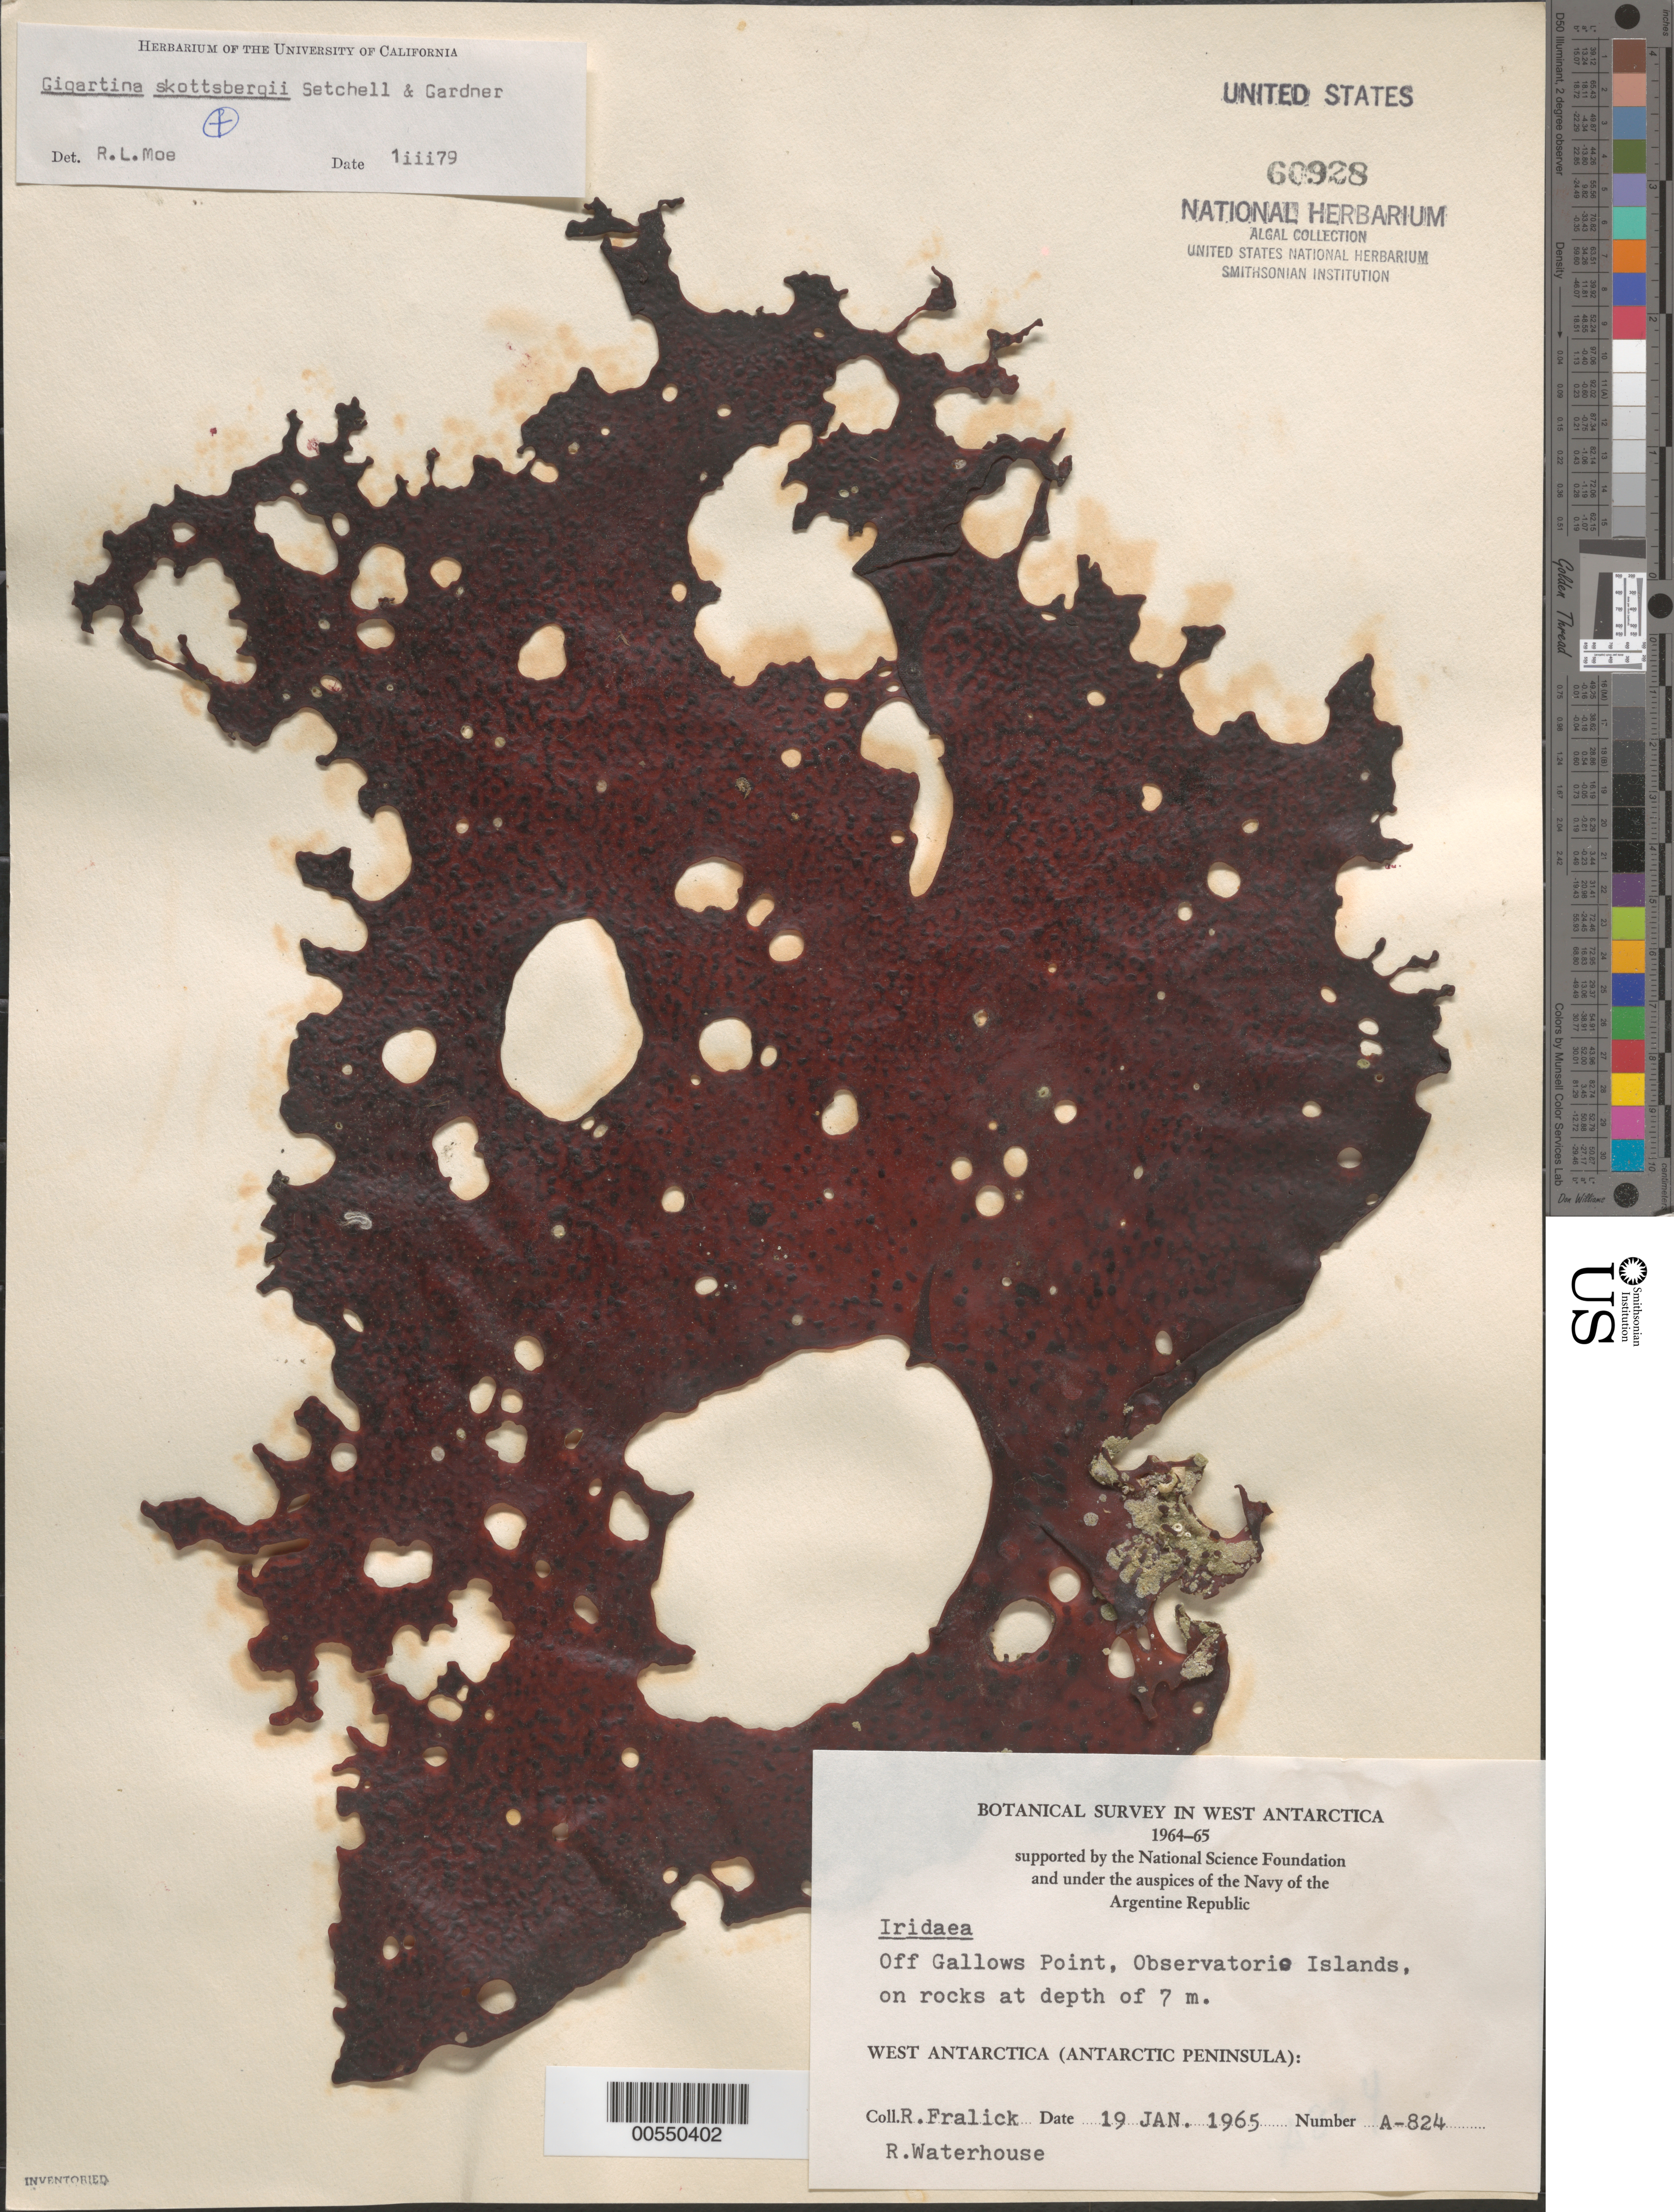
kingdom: Plantae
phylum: Rhodophyta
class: Florideophyceae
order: Gigartinales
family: Gigartinaceae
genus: Sarcopeltis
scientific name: Sarcopeltis skottsbergii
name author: (Setchell & N.L. Gardner) Hommersand et al.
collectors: R. Fralick & R. Waterhouse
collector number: A-824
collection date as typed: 19 Jan 1965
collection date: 1965-01-19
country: Antarctica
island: Gamma Island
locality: Off Gallows Point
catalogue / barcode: US 60928